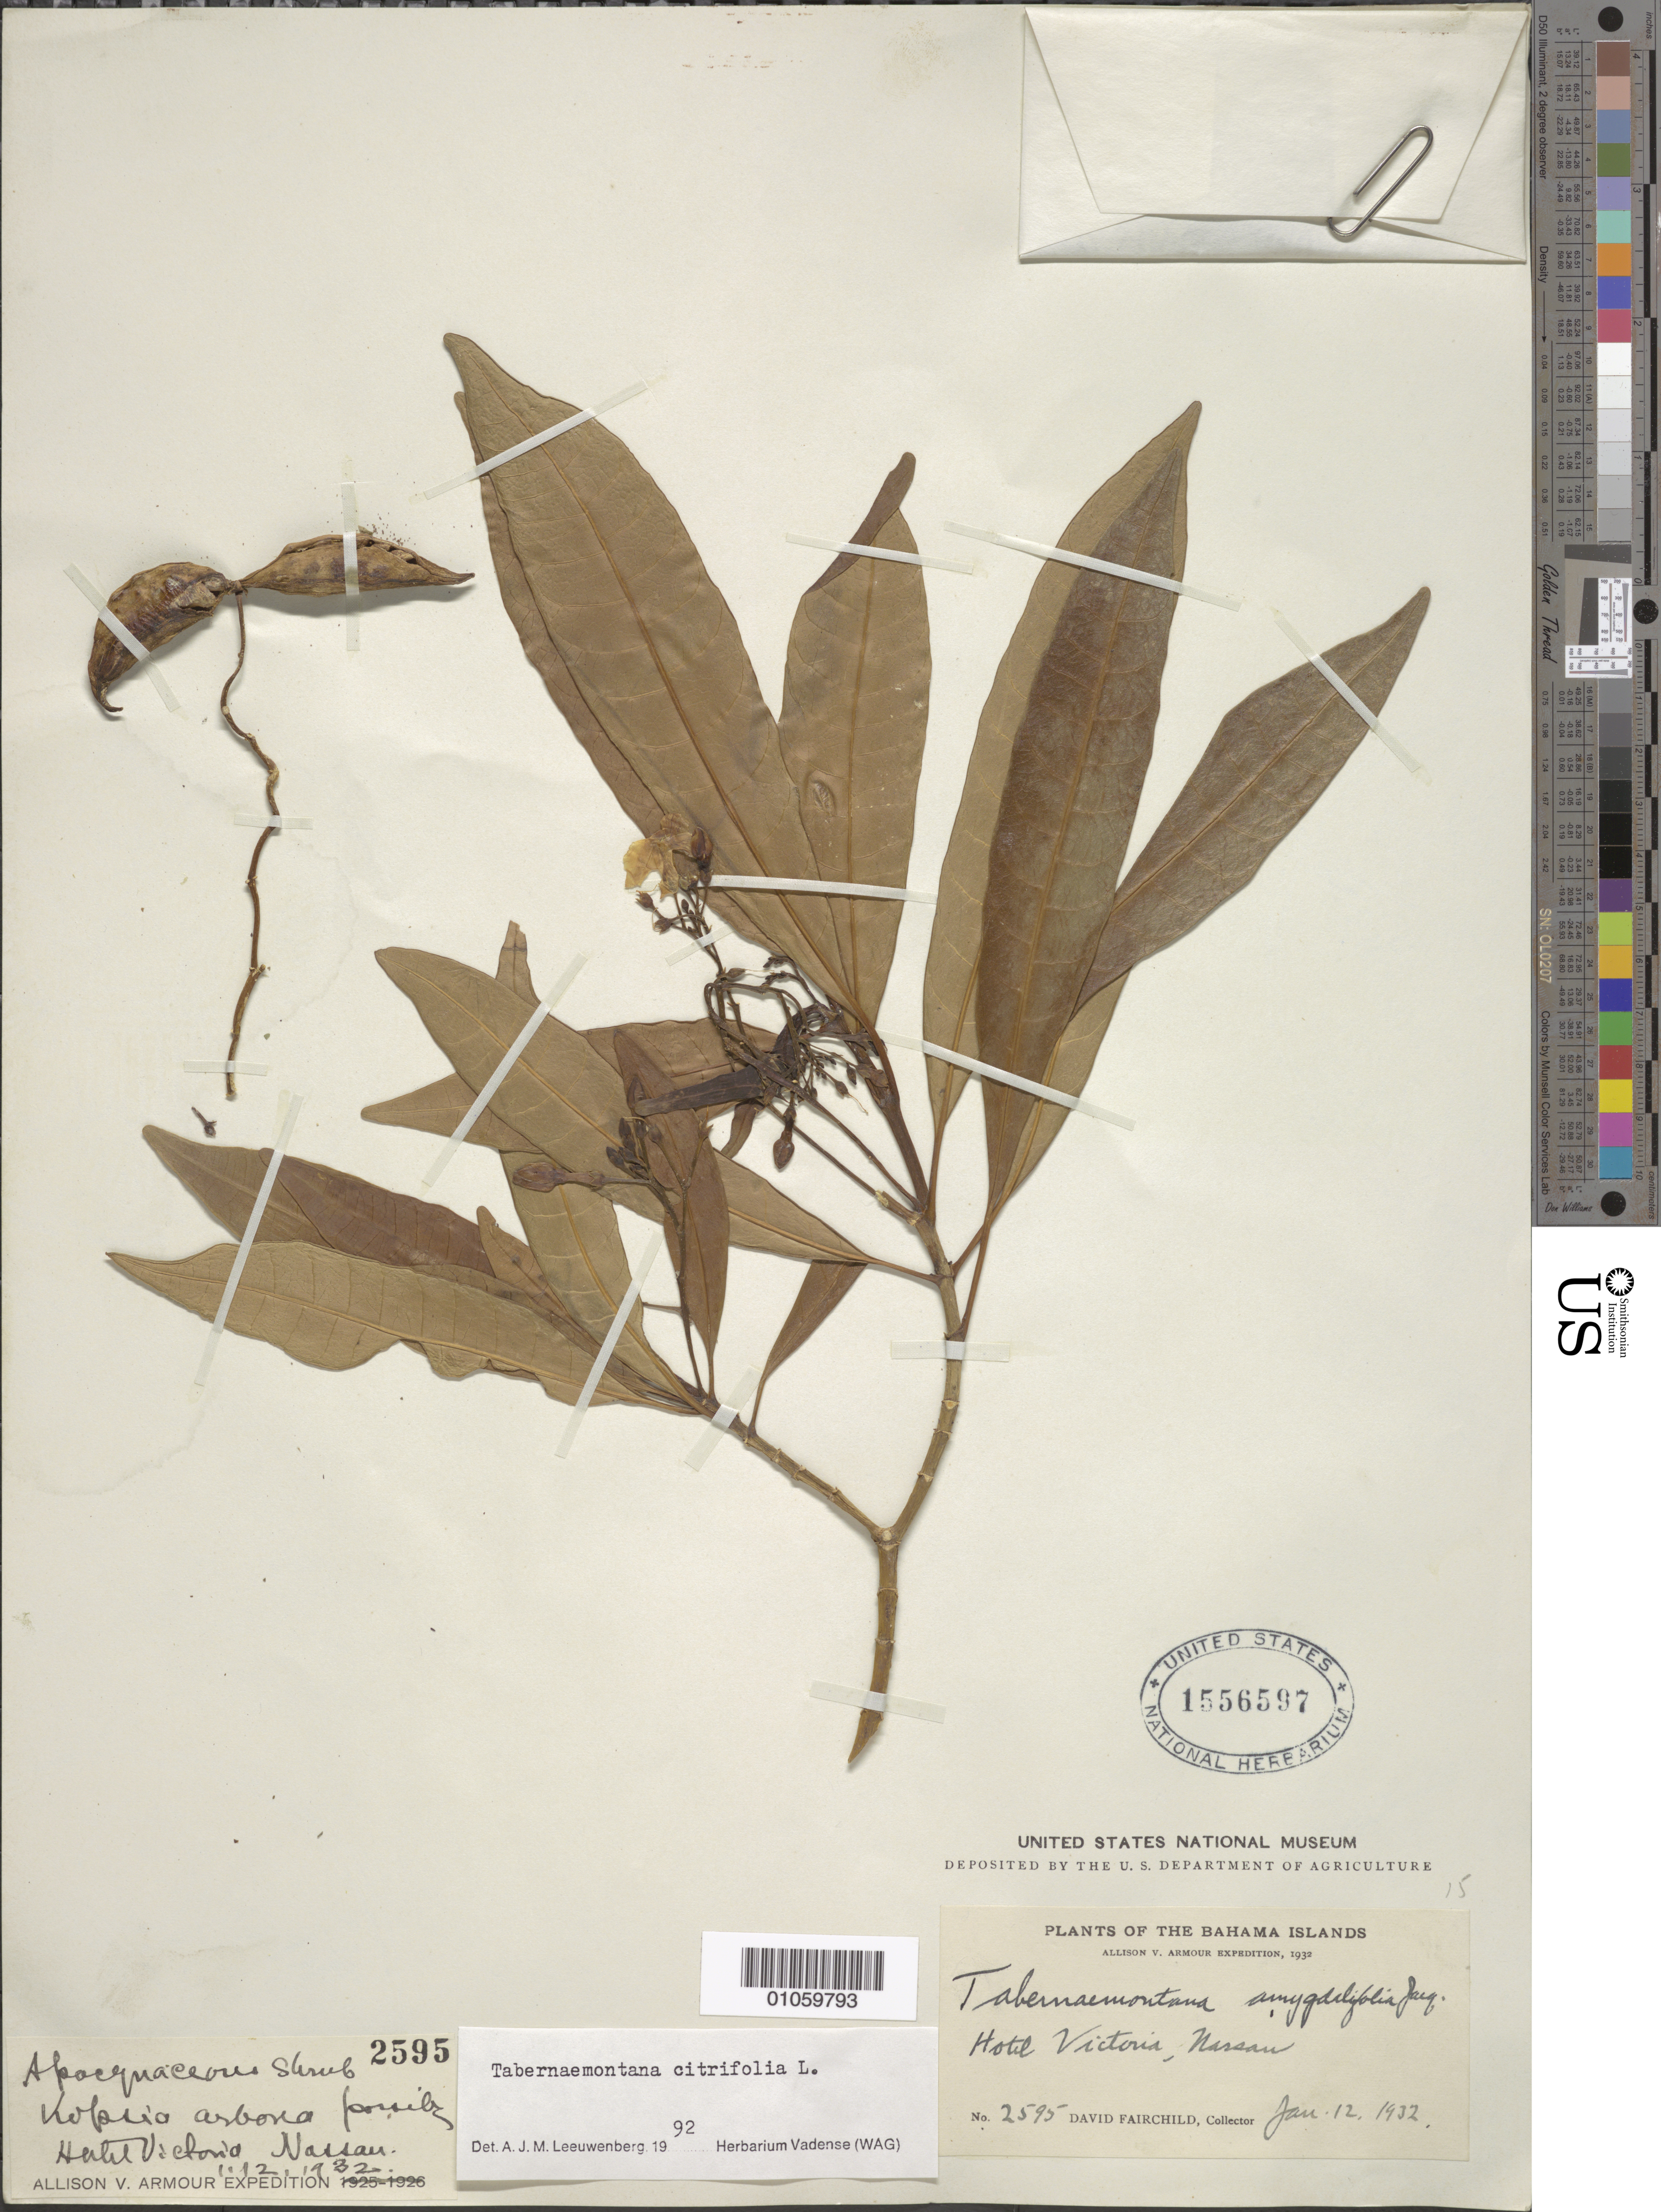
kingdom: Plantae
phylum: Tracheophyta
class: Magnoliopsida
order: Gentianales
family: Apocynaceae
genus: Tabernaemontana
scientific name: Tabernaemontana citrifolia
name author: L.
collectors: D. Fairchild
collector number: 2595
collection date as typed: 12 Jan 1932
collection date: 1932-01-12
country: Bahamas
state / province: New Providence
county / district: Nassau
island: New Providence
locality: Hotel Victoria, Nassau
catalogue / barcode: US 1556597